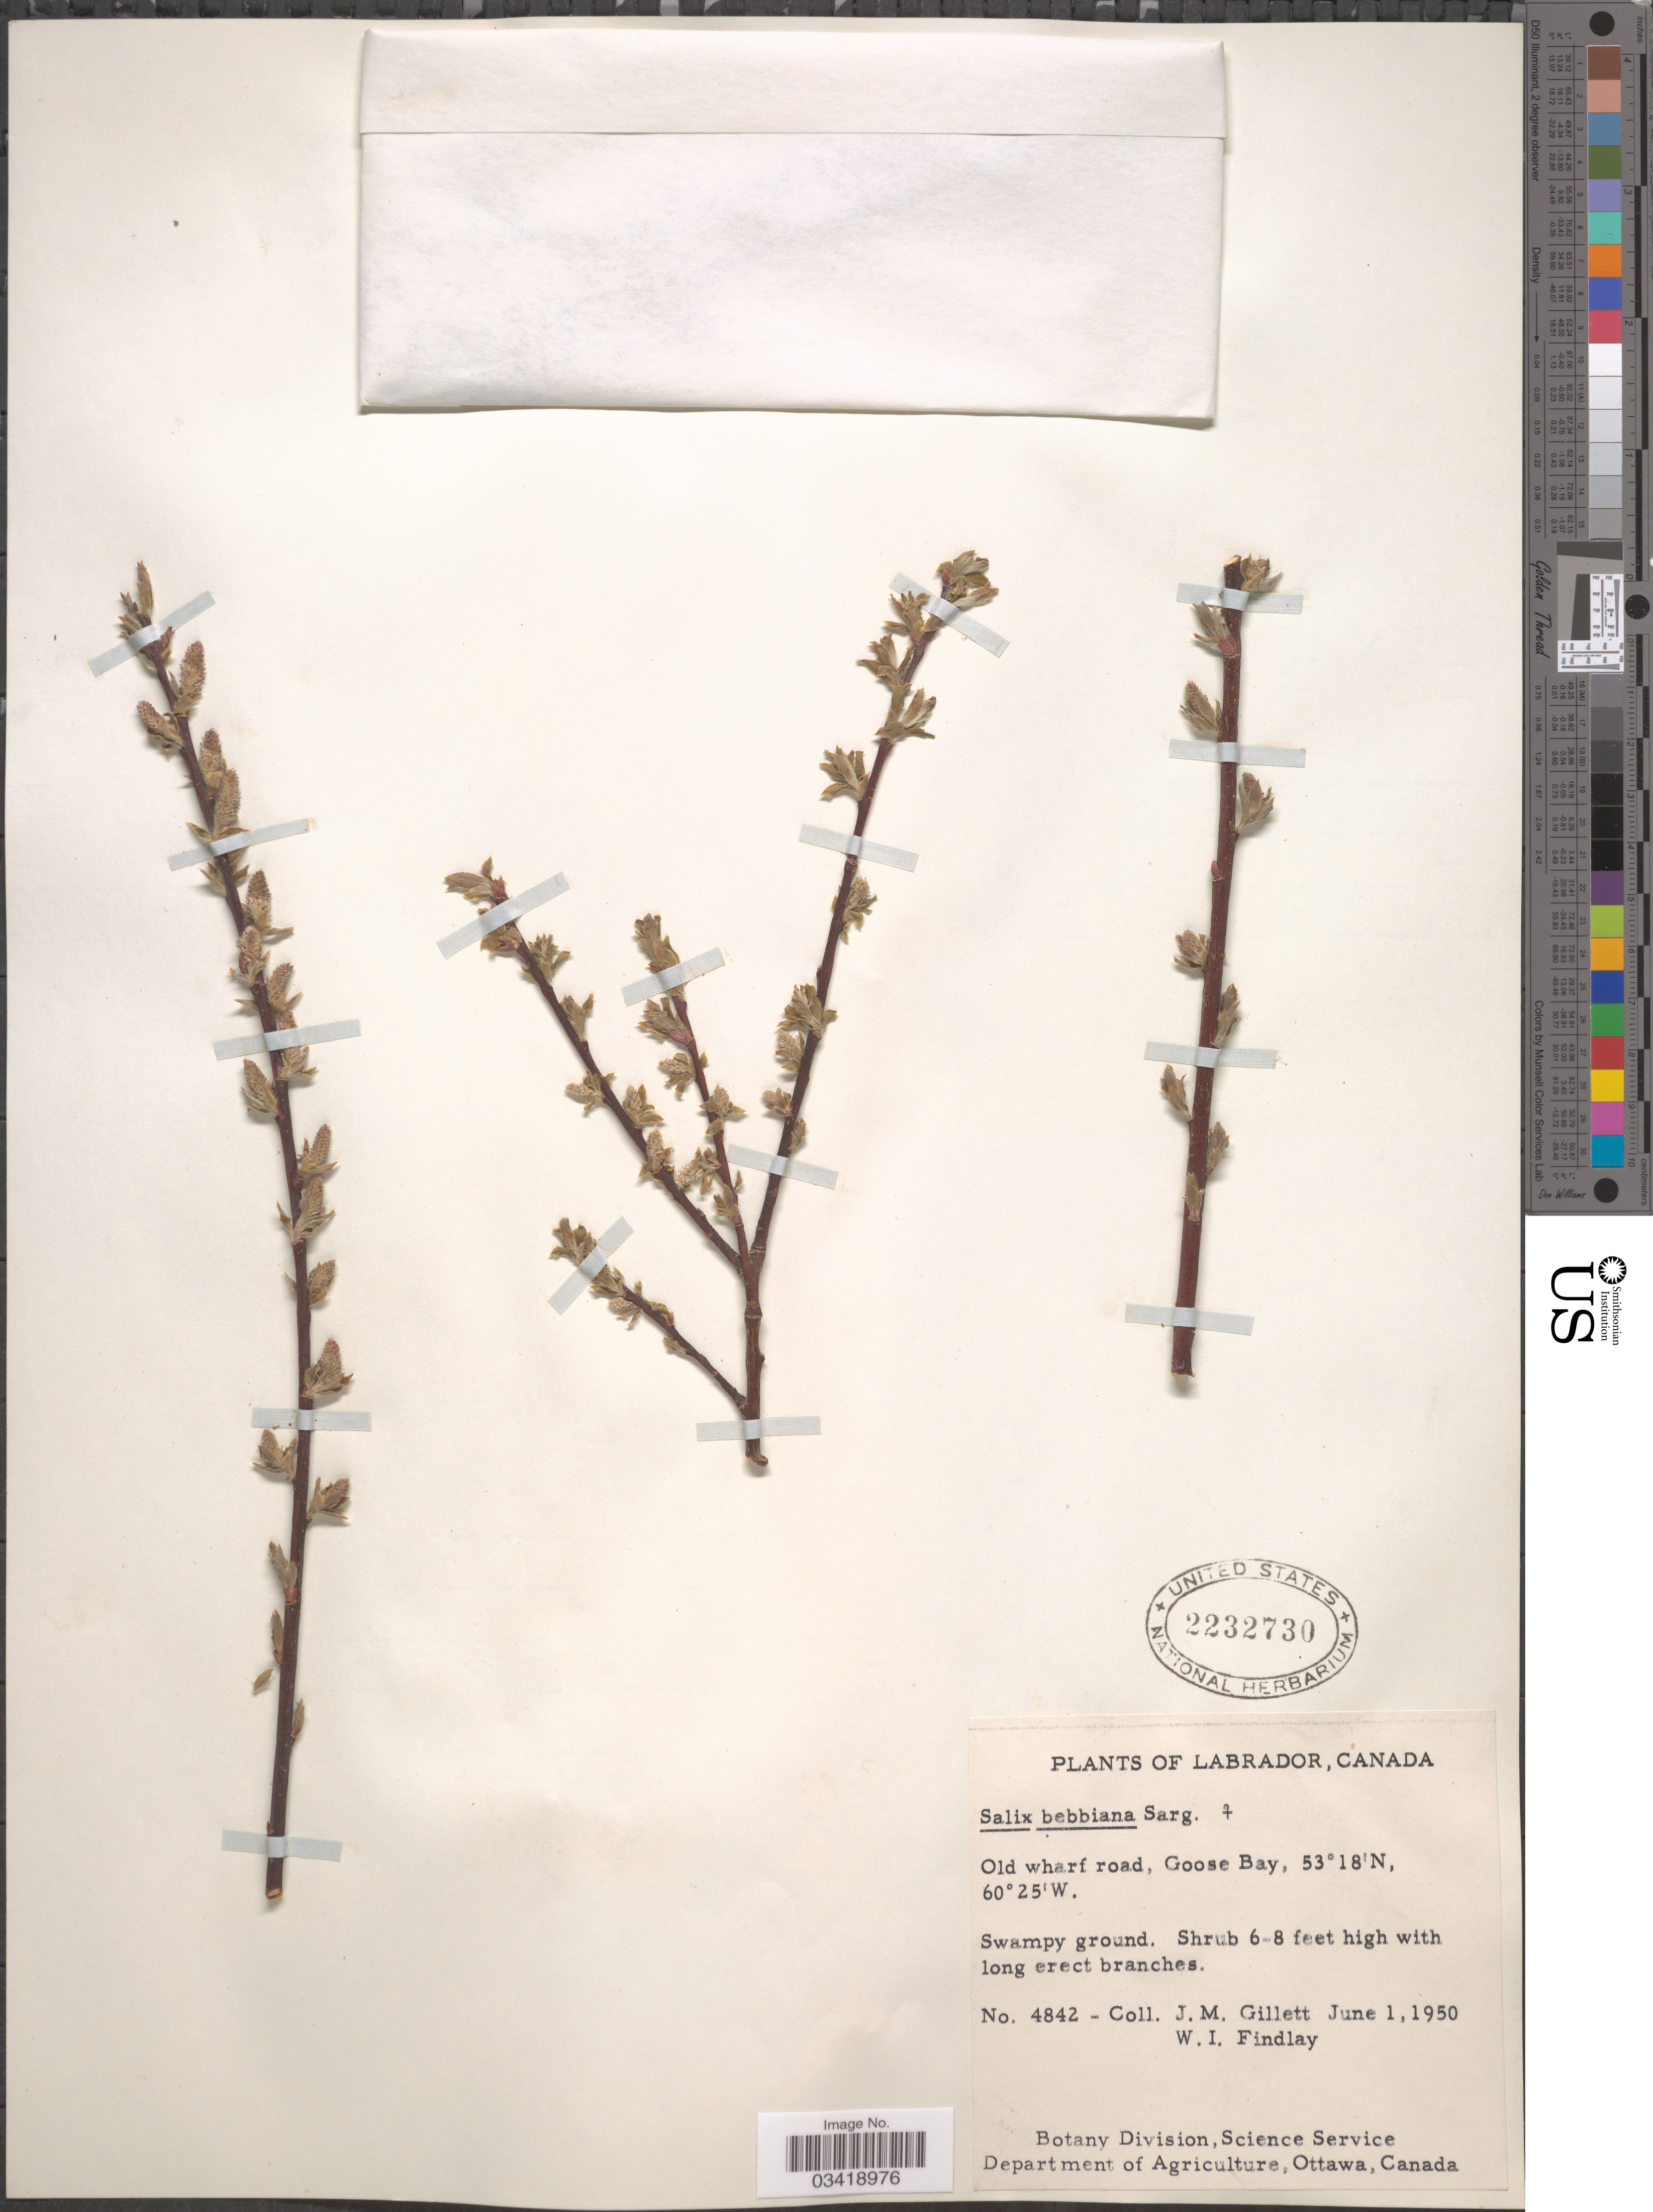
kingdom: Plantae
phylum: Tracheophyta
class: Magnoliopsida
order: Malpighiales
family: Salicaceae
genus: Salix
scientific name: Salix bebbiana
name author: Sarg.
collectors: J. M. Gillett & W. Findlay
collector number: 4842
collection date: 1950-06-01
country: Canada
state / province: Newfoundland and Labrador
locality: Labrador. Old wharf road, Goose Bay.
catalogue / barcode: US 2232730